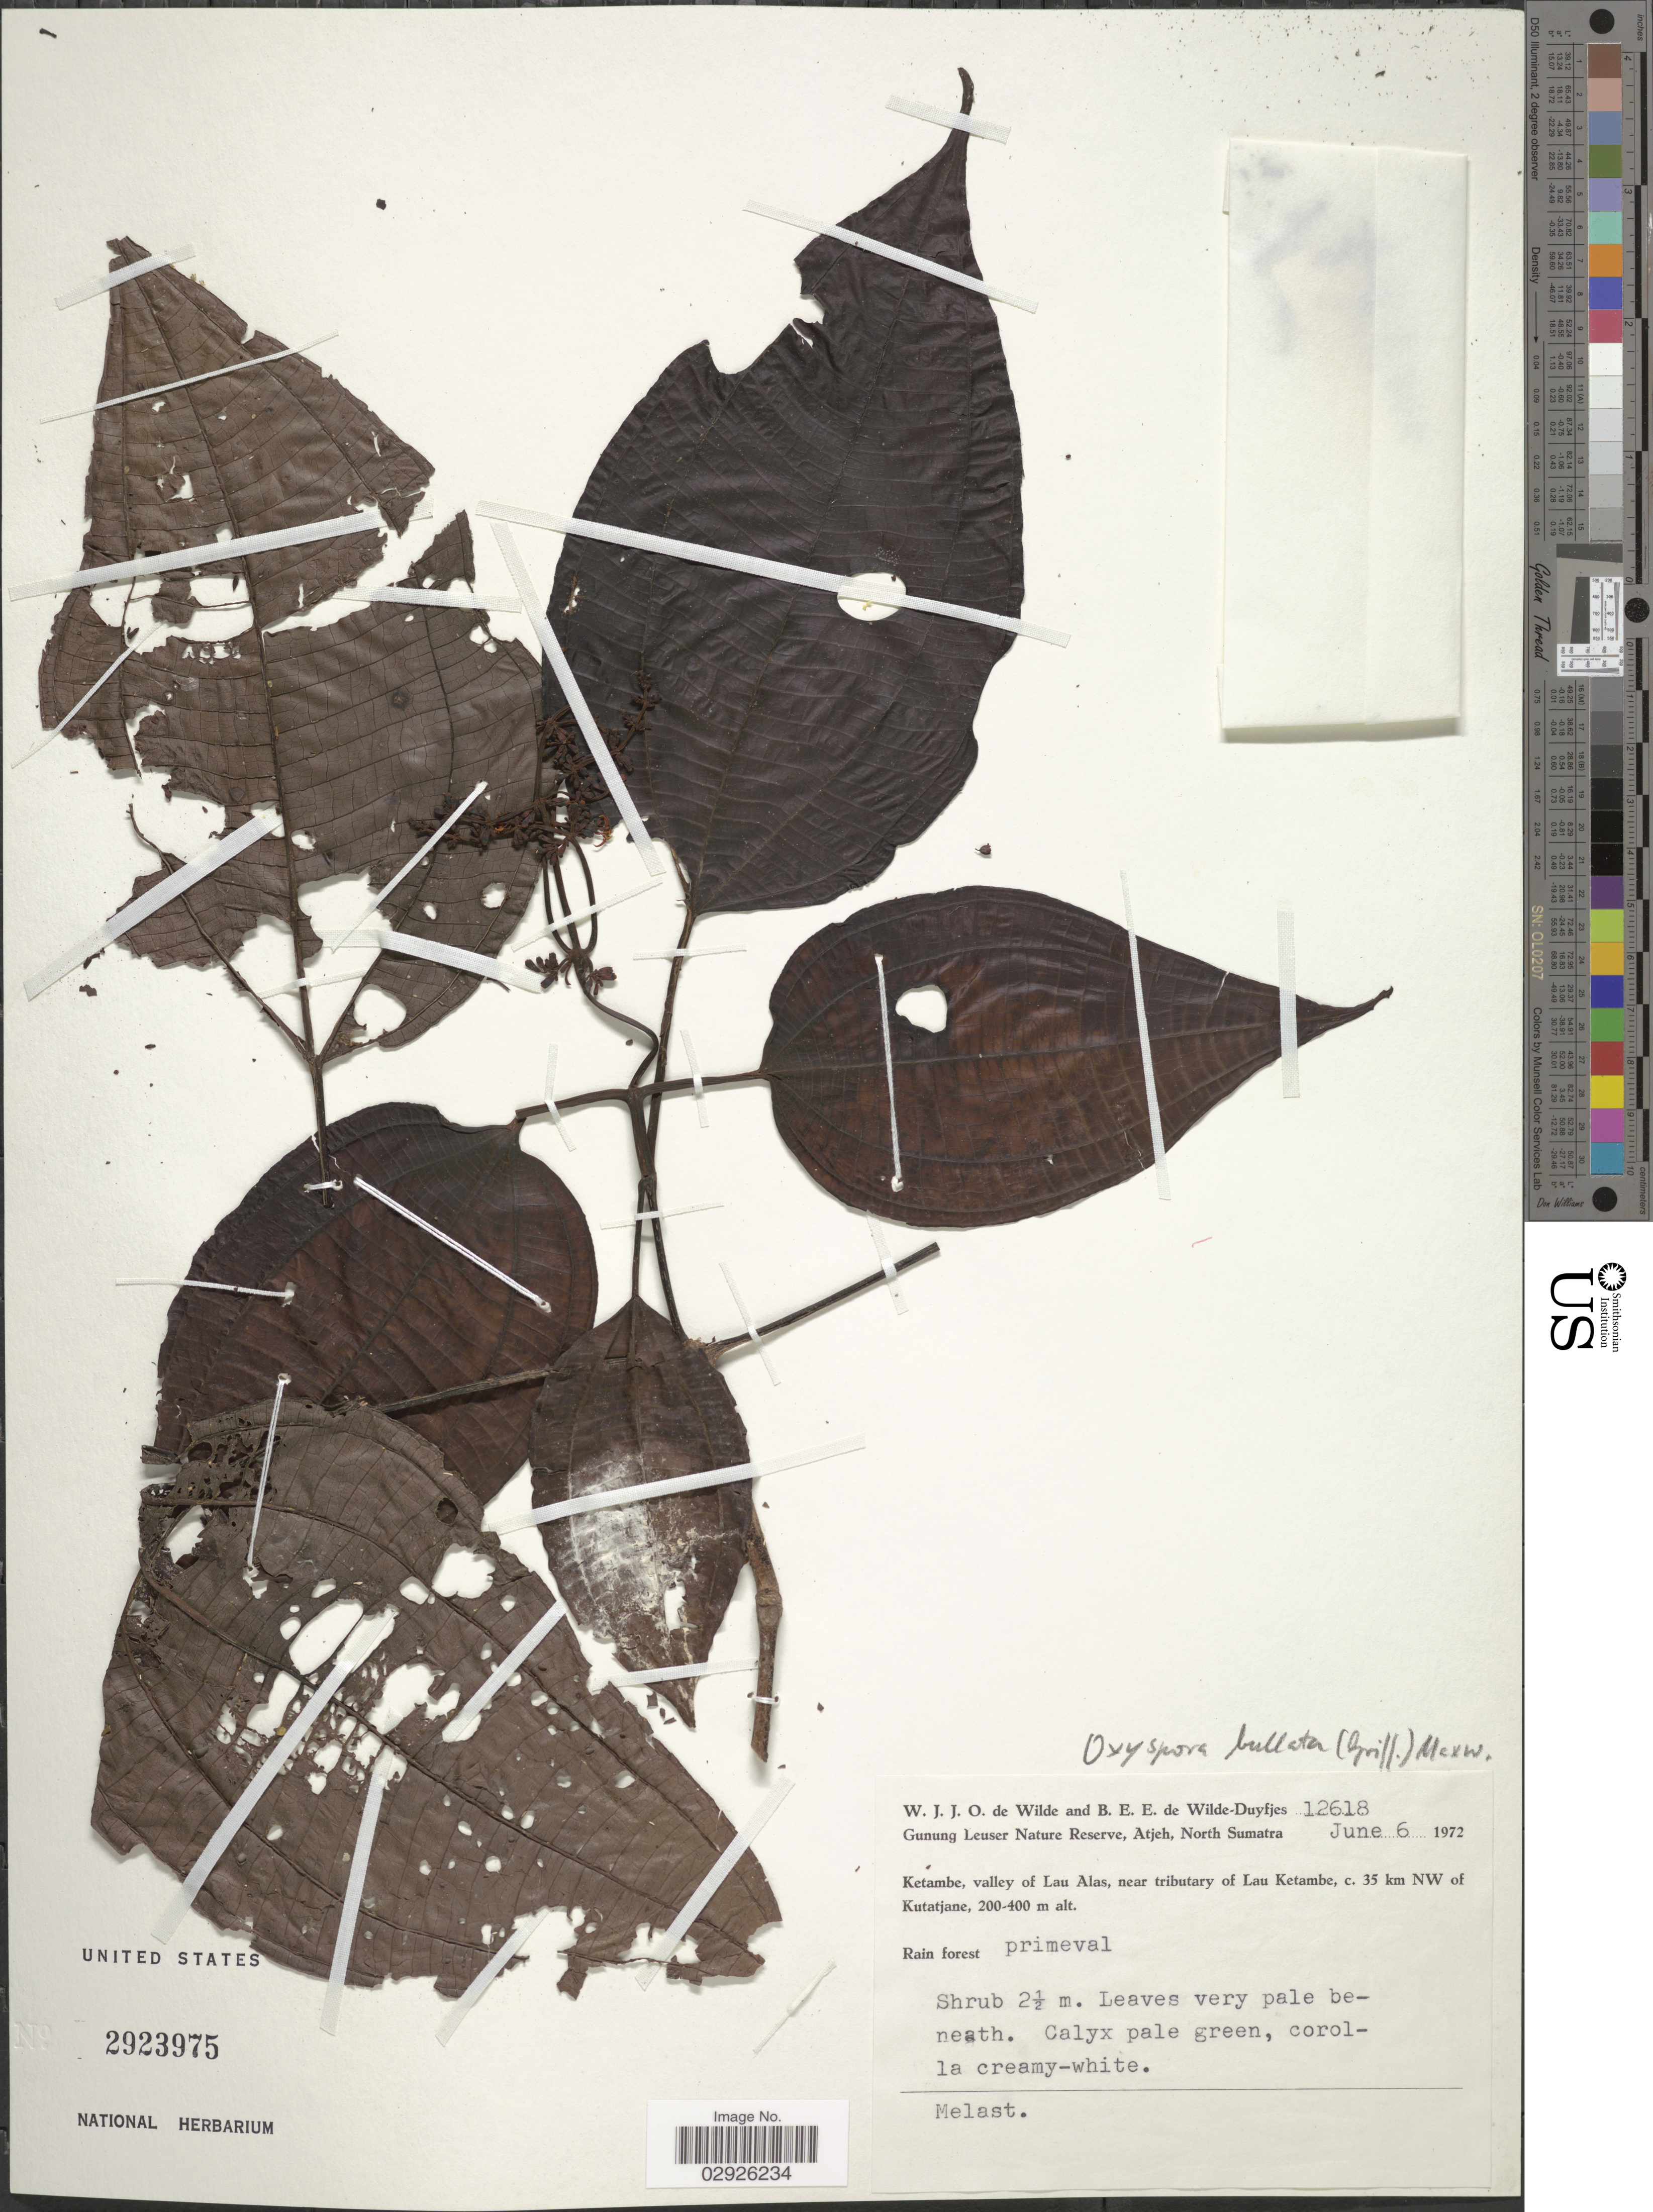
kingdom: Plantae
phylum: Tracheophyta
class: Magnoliopsida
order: Myrtales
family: Melastomataceae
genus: Oxyspora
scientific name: Oxyspora bullata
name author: J.F. Maxwell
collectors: W. J. de Wilde & B. E. de Wilde-Duyfjes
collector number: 12618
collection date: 1972-06-06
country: Indonesia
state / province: Sumatra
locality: Gunung Leuser Nature Reserve, Atjeh, North Sumatra. Ketambe, valley of Lau Alas, near tributary of Lau Ketambe, c. 35 km NW of Kutatjane.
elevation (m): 200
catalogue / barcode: US 2923975